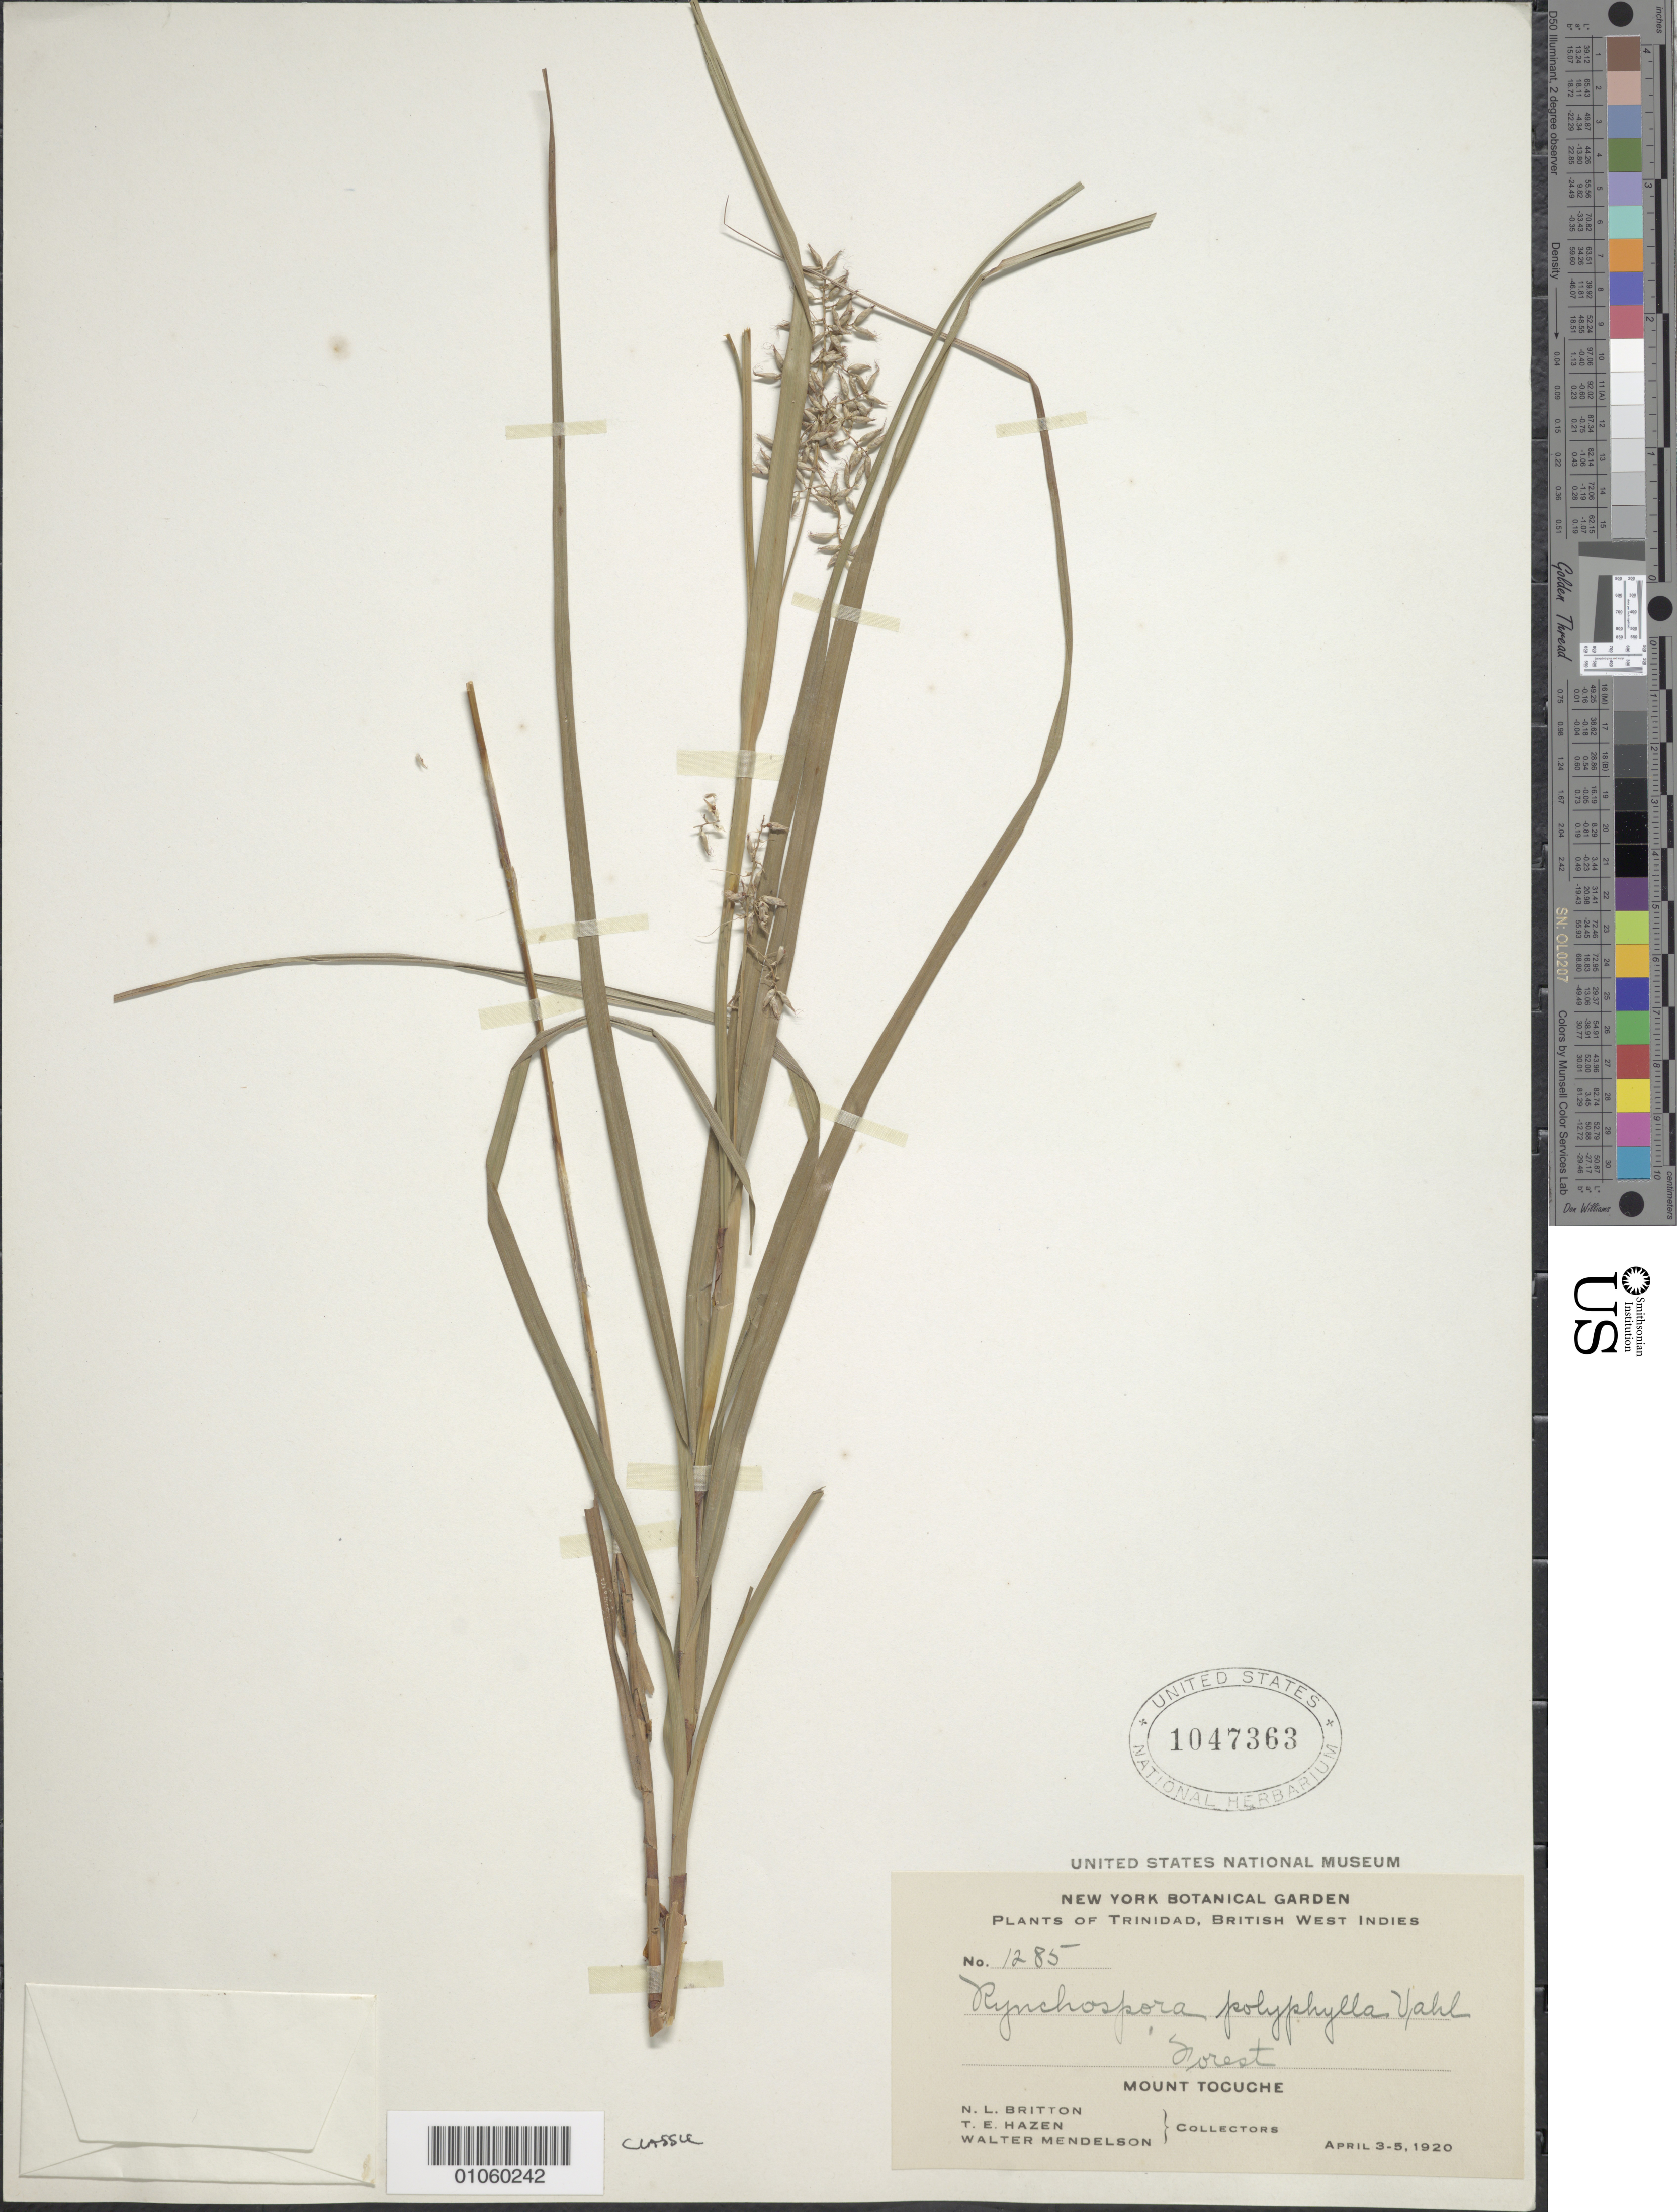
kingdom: Plantae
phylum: Tracheophyta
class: Liliopsida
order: Poales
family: Cyperaceae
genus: Rhynchospora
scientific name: Rhynchospora polyphylla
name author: (Vahl) Vahl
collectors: N. Britton, T. E. Hazen & W. Mendelson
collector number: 1285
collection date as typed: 03 Apr 1920 to 05 Apr 1920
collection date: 1920-04-03/1920-04-05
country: Trinidad and Tobago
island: Trinidad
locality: Mount Tocuche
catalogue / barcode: US 1047363